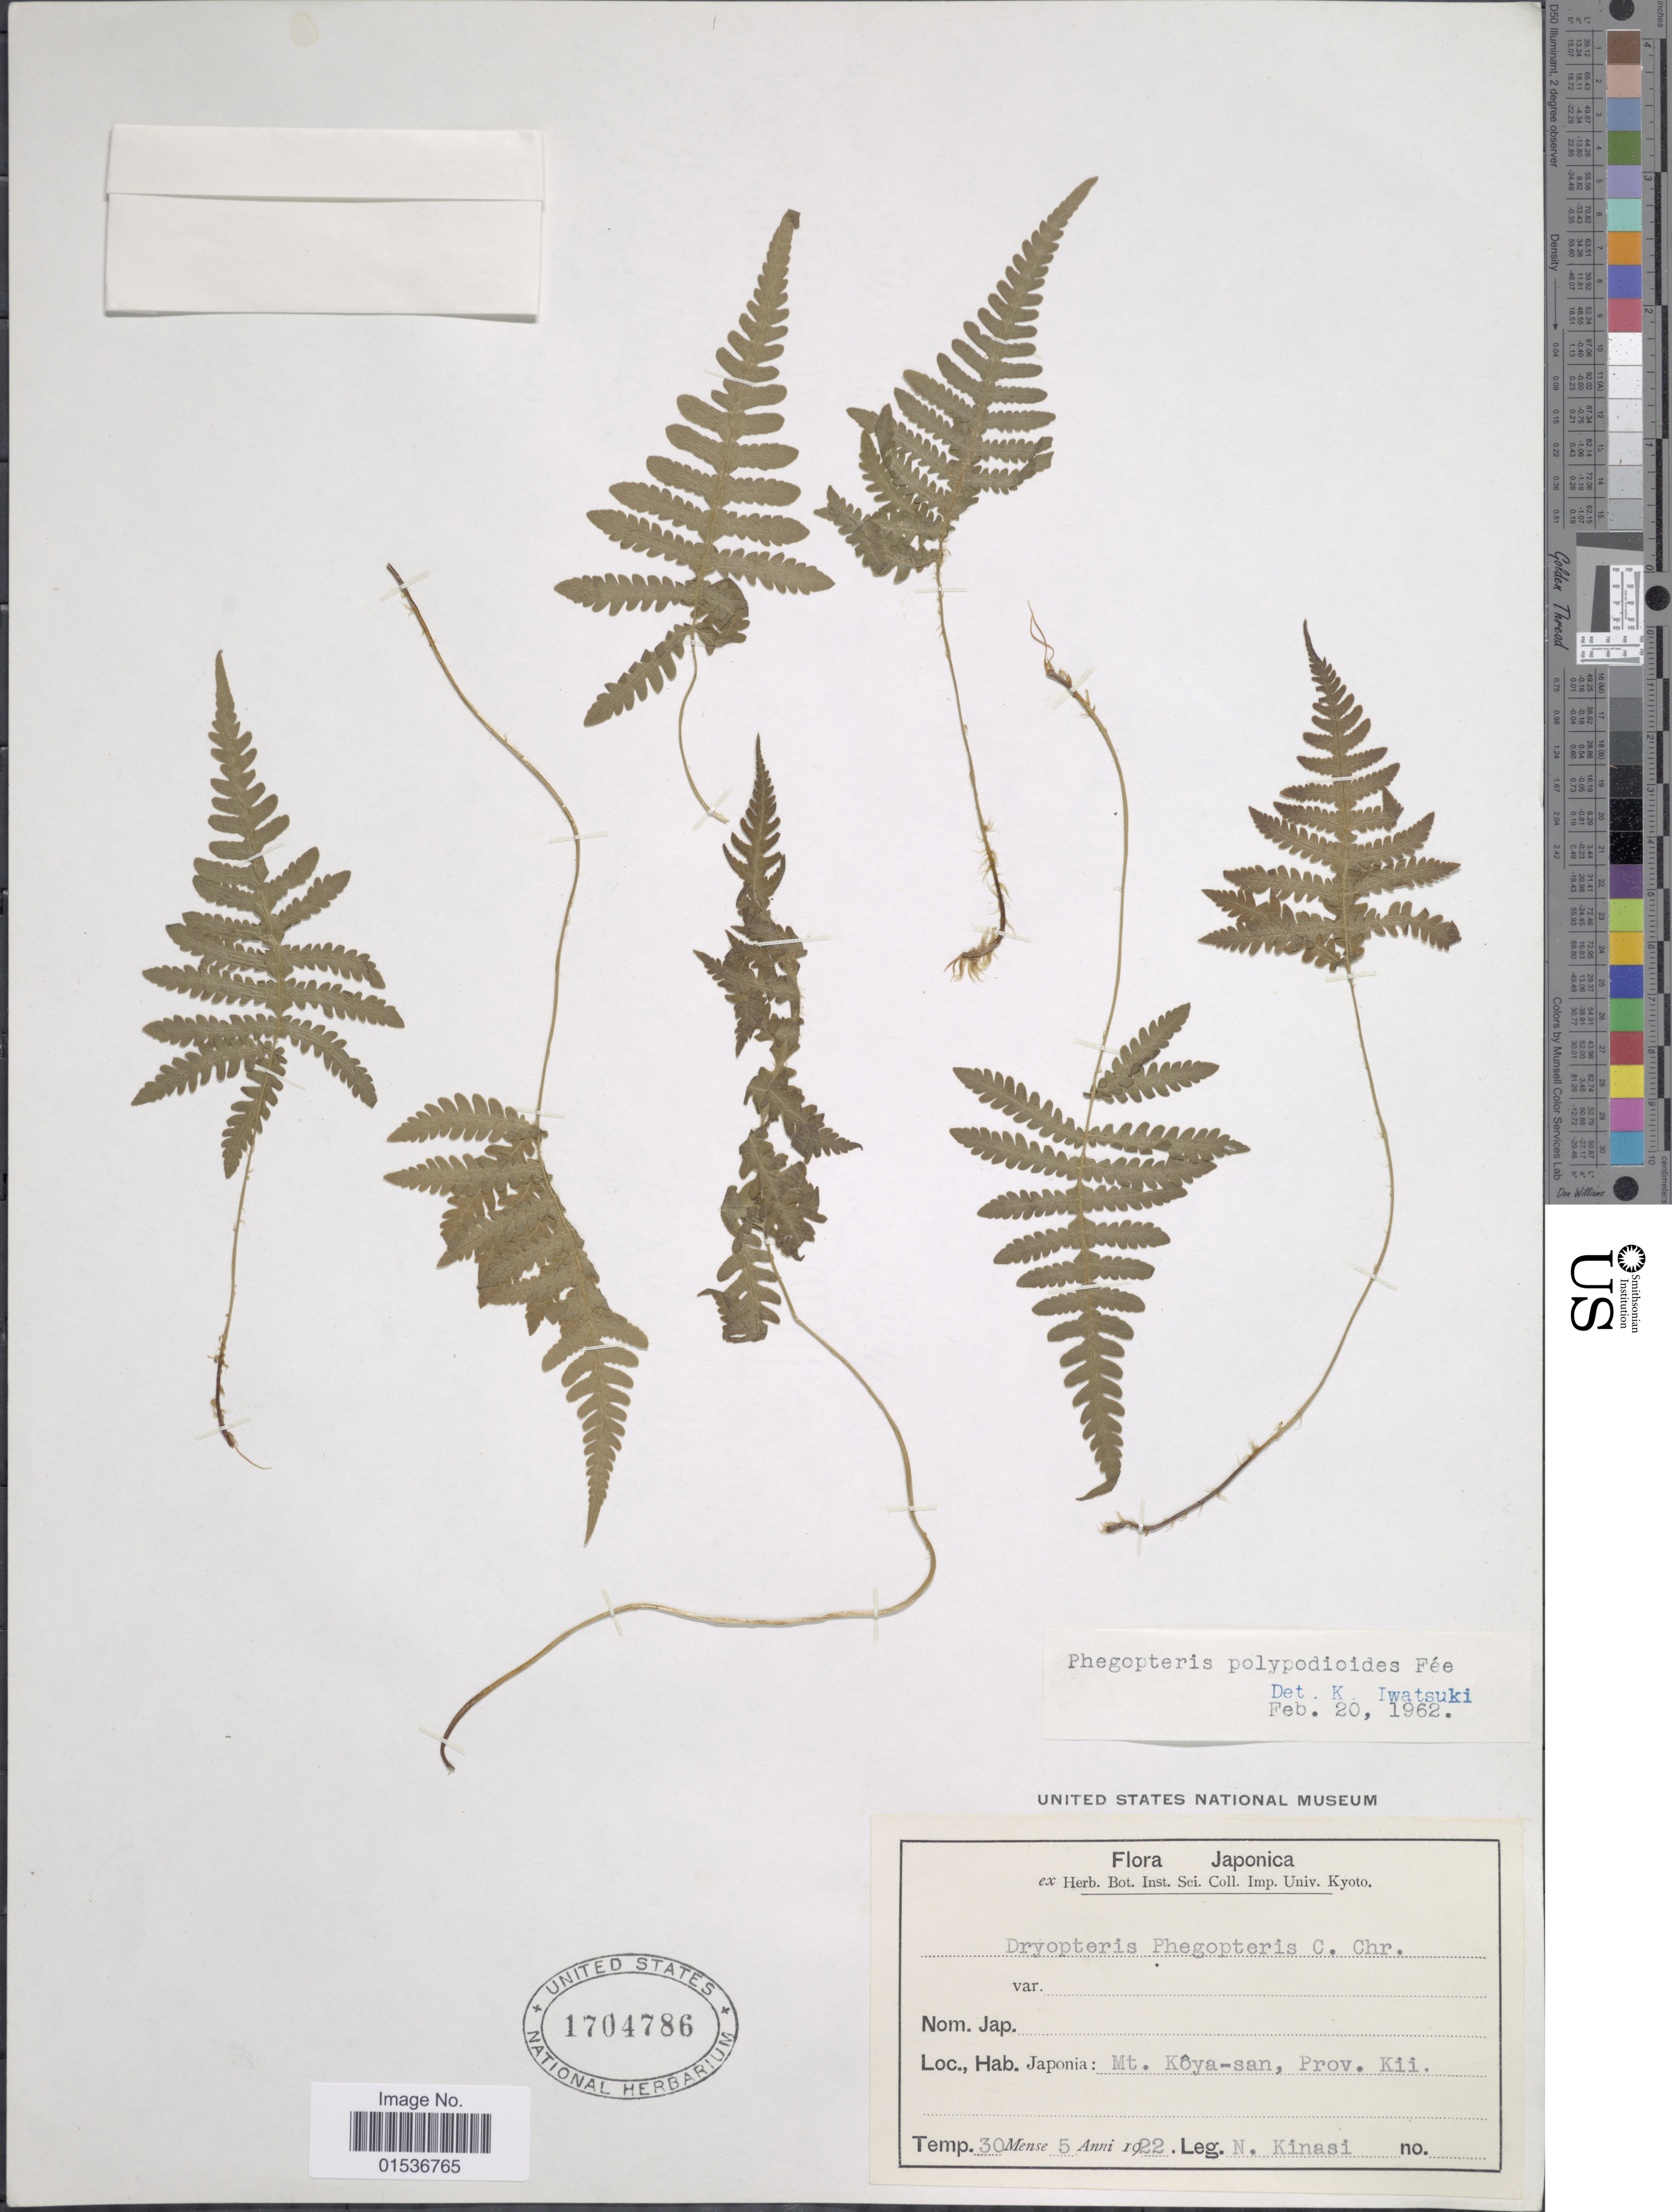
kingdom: Plantae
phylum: Tracheophyta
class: Polypodiopsida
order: Polypodiales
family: Thelypteridaceae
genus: Phegopteris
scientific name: Phegopteris oreopteris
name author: (Ehrh.) Fée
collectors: N. Kinasi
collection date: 1922-05-30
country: Japan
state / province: Wakayama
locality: Japonica. Mt. Koya-san, Prov. Kii.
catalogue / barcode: US 1704786